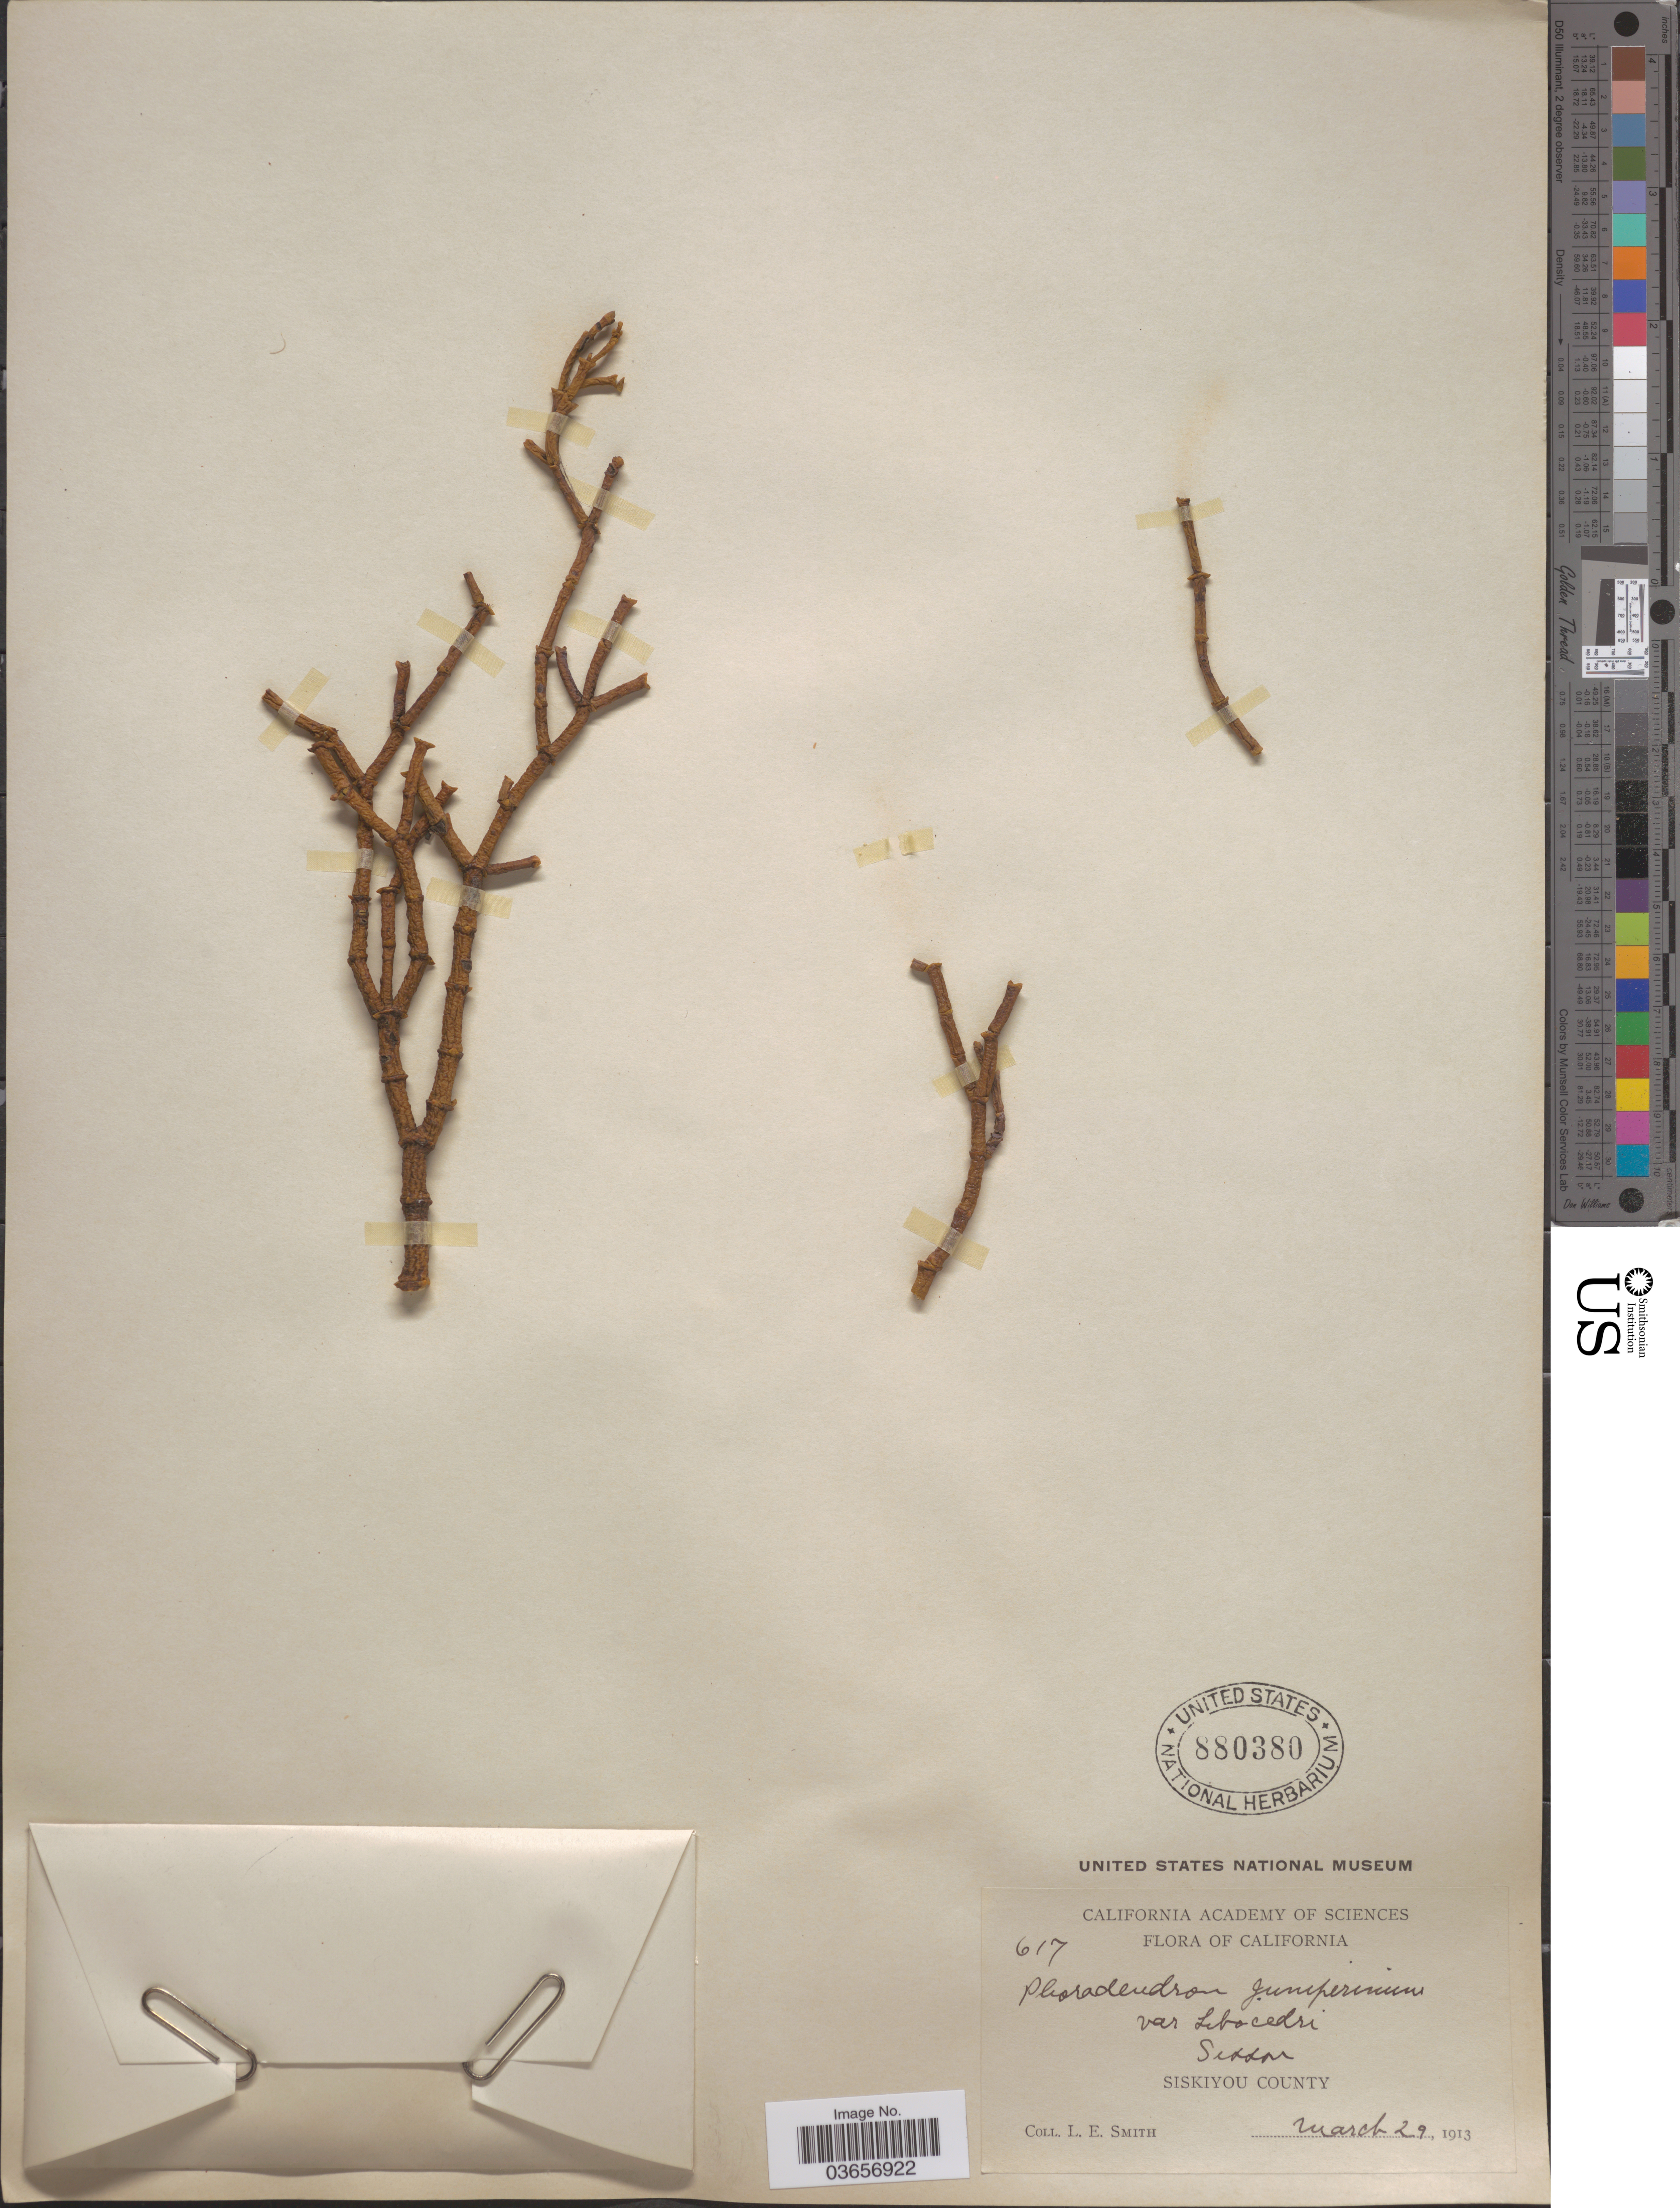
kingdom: Plantae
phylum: Tracheophyta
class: Magnoliopsida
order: Santalales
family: Viscaceae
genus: Phoradendron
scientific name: Phoradendron libocedri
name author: (Engelm.) Howell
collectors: L. E. Smith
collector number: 617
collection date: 1913-03-29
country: United States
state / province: California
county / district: Siskiyou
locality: Sisson. Siskiyou County.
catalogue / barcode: US 880380